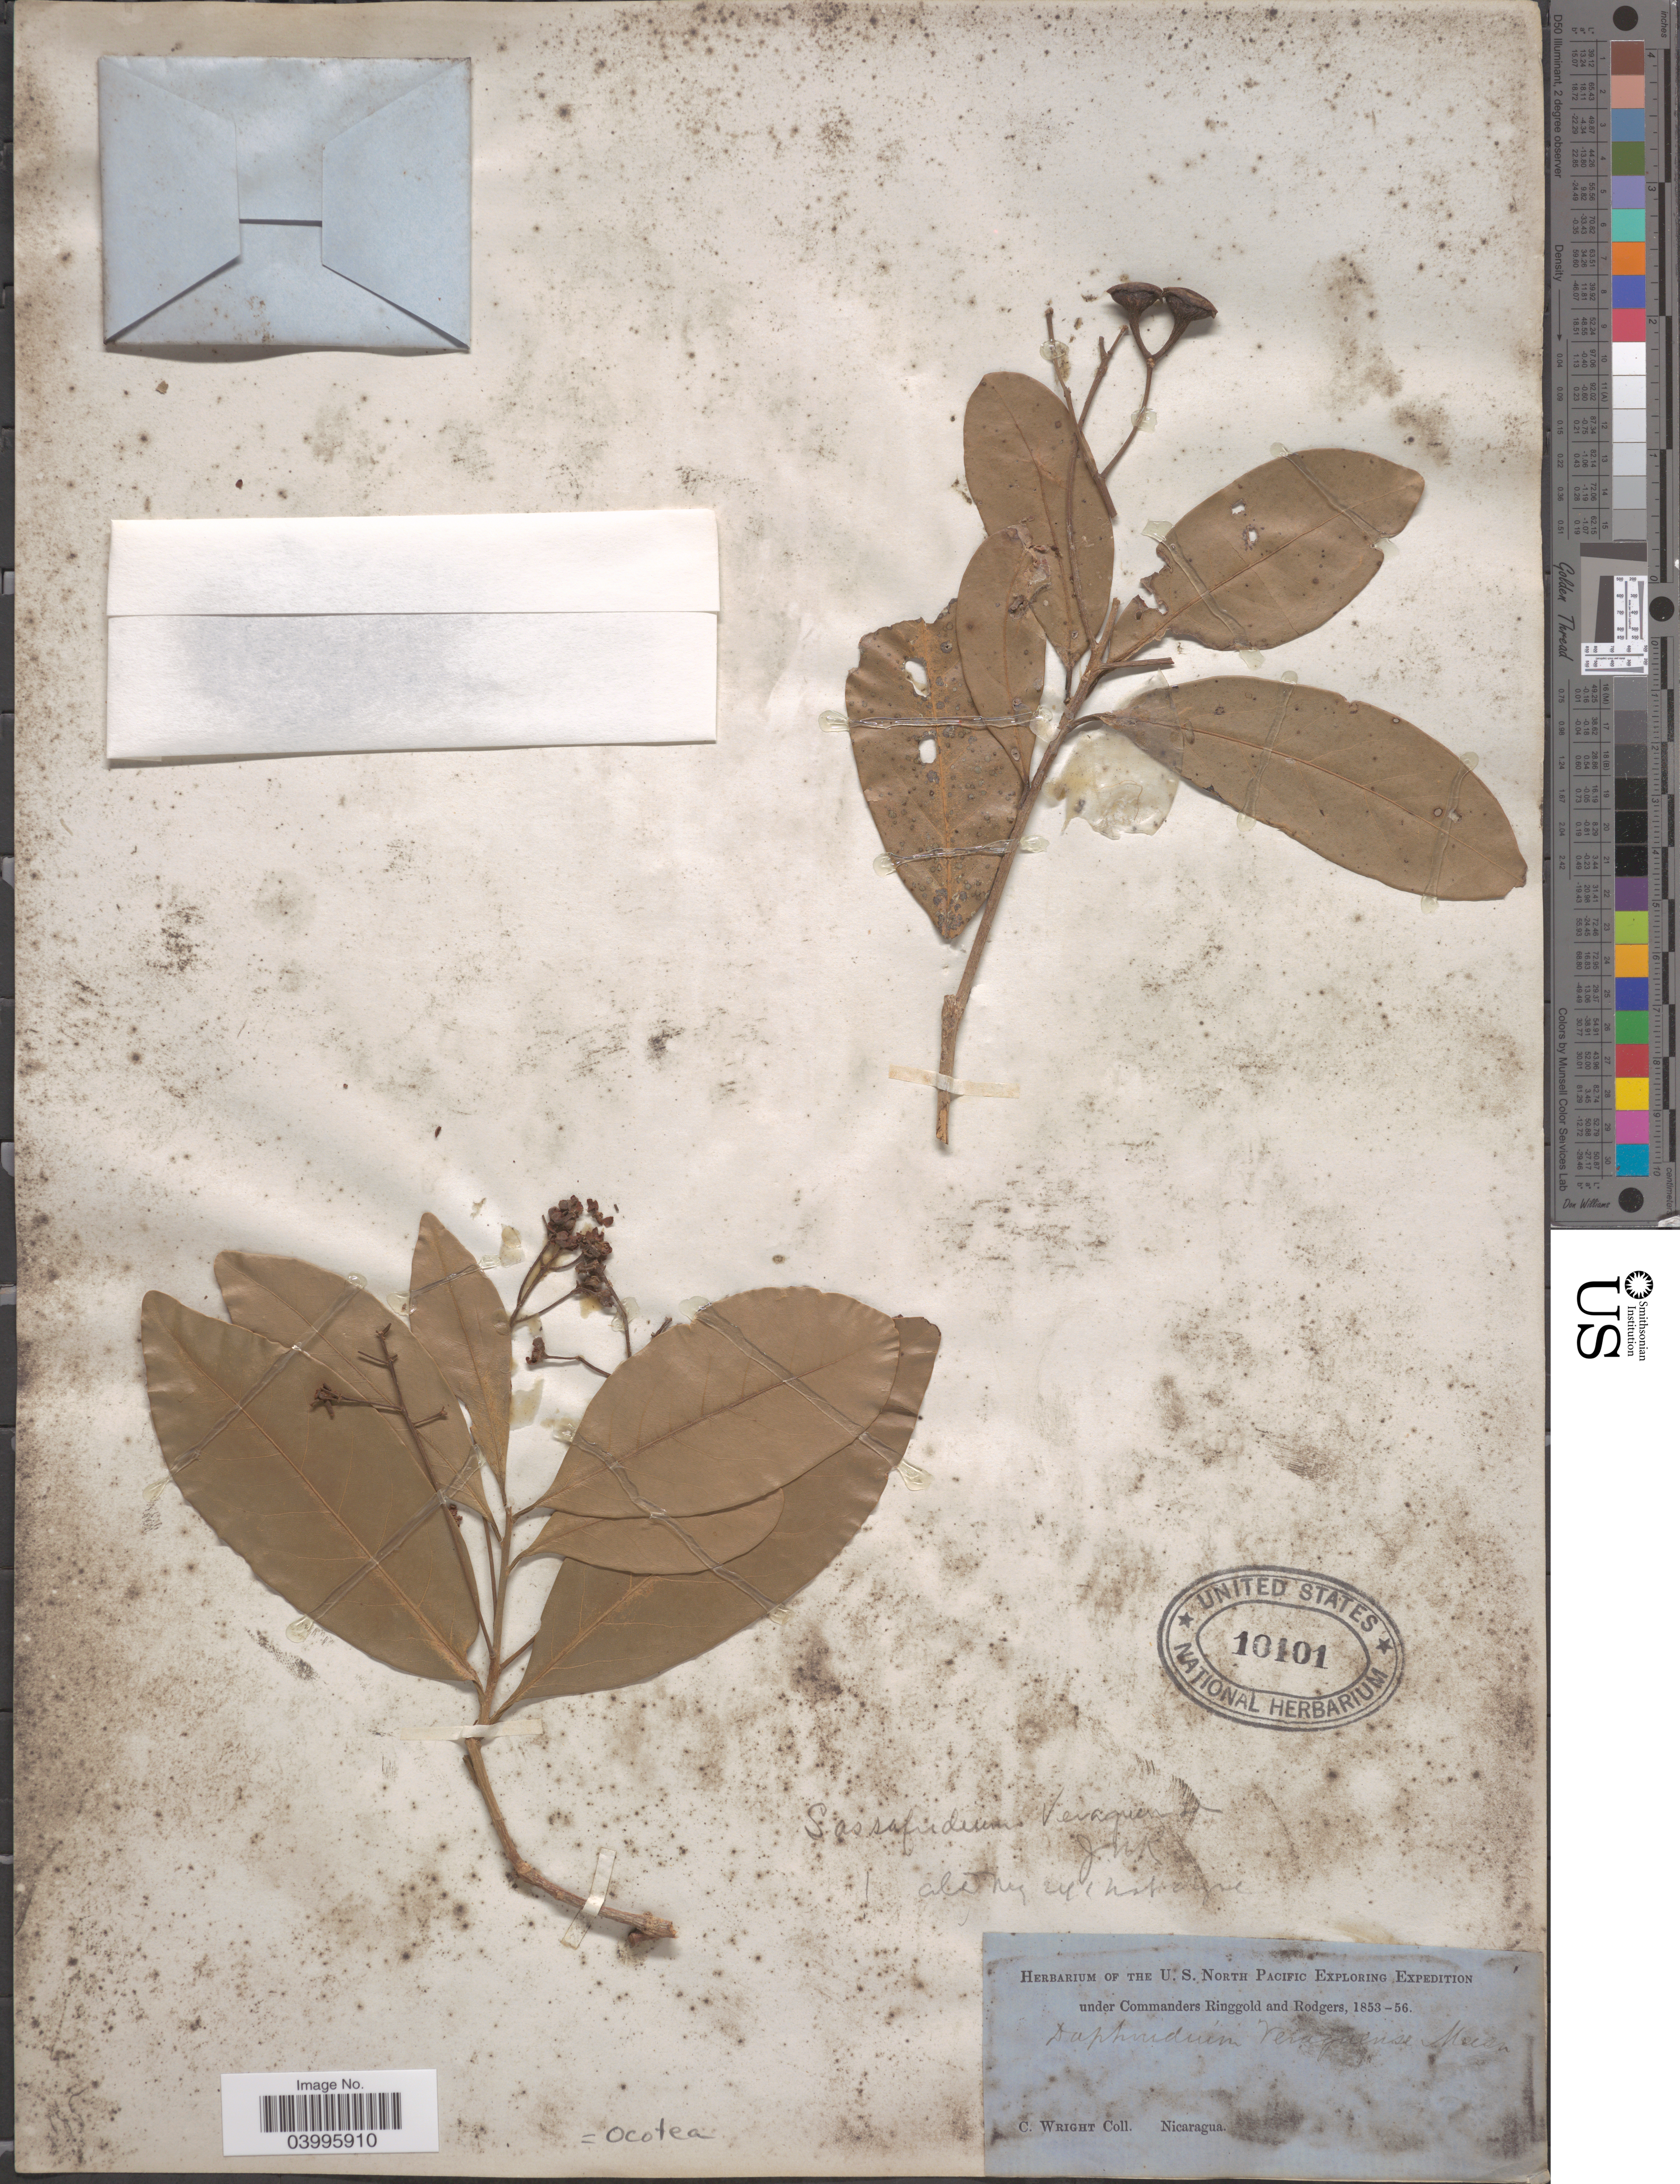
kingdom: Plantae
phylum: Tracheophyta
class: Magnoliopsida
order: Laurales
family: Lauraceae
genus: Ocotea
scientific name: Ocotea veraguensis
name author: (Meisn.) Mez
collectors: C. Wright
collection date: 1853/1856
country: Nicaragua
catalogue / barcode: US 10101